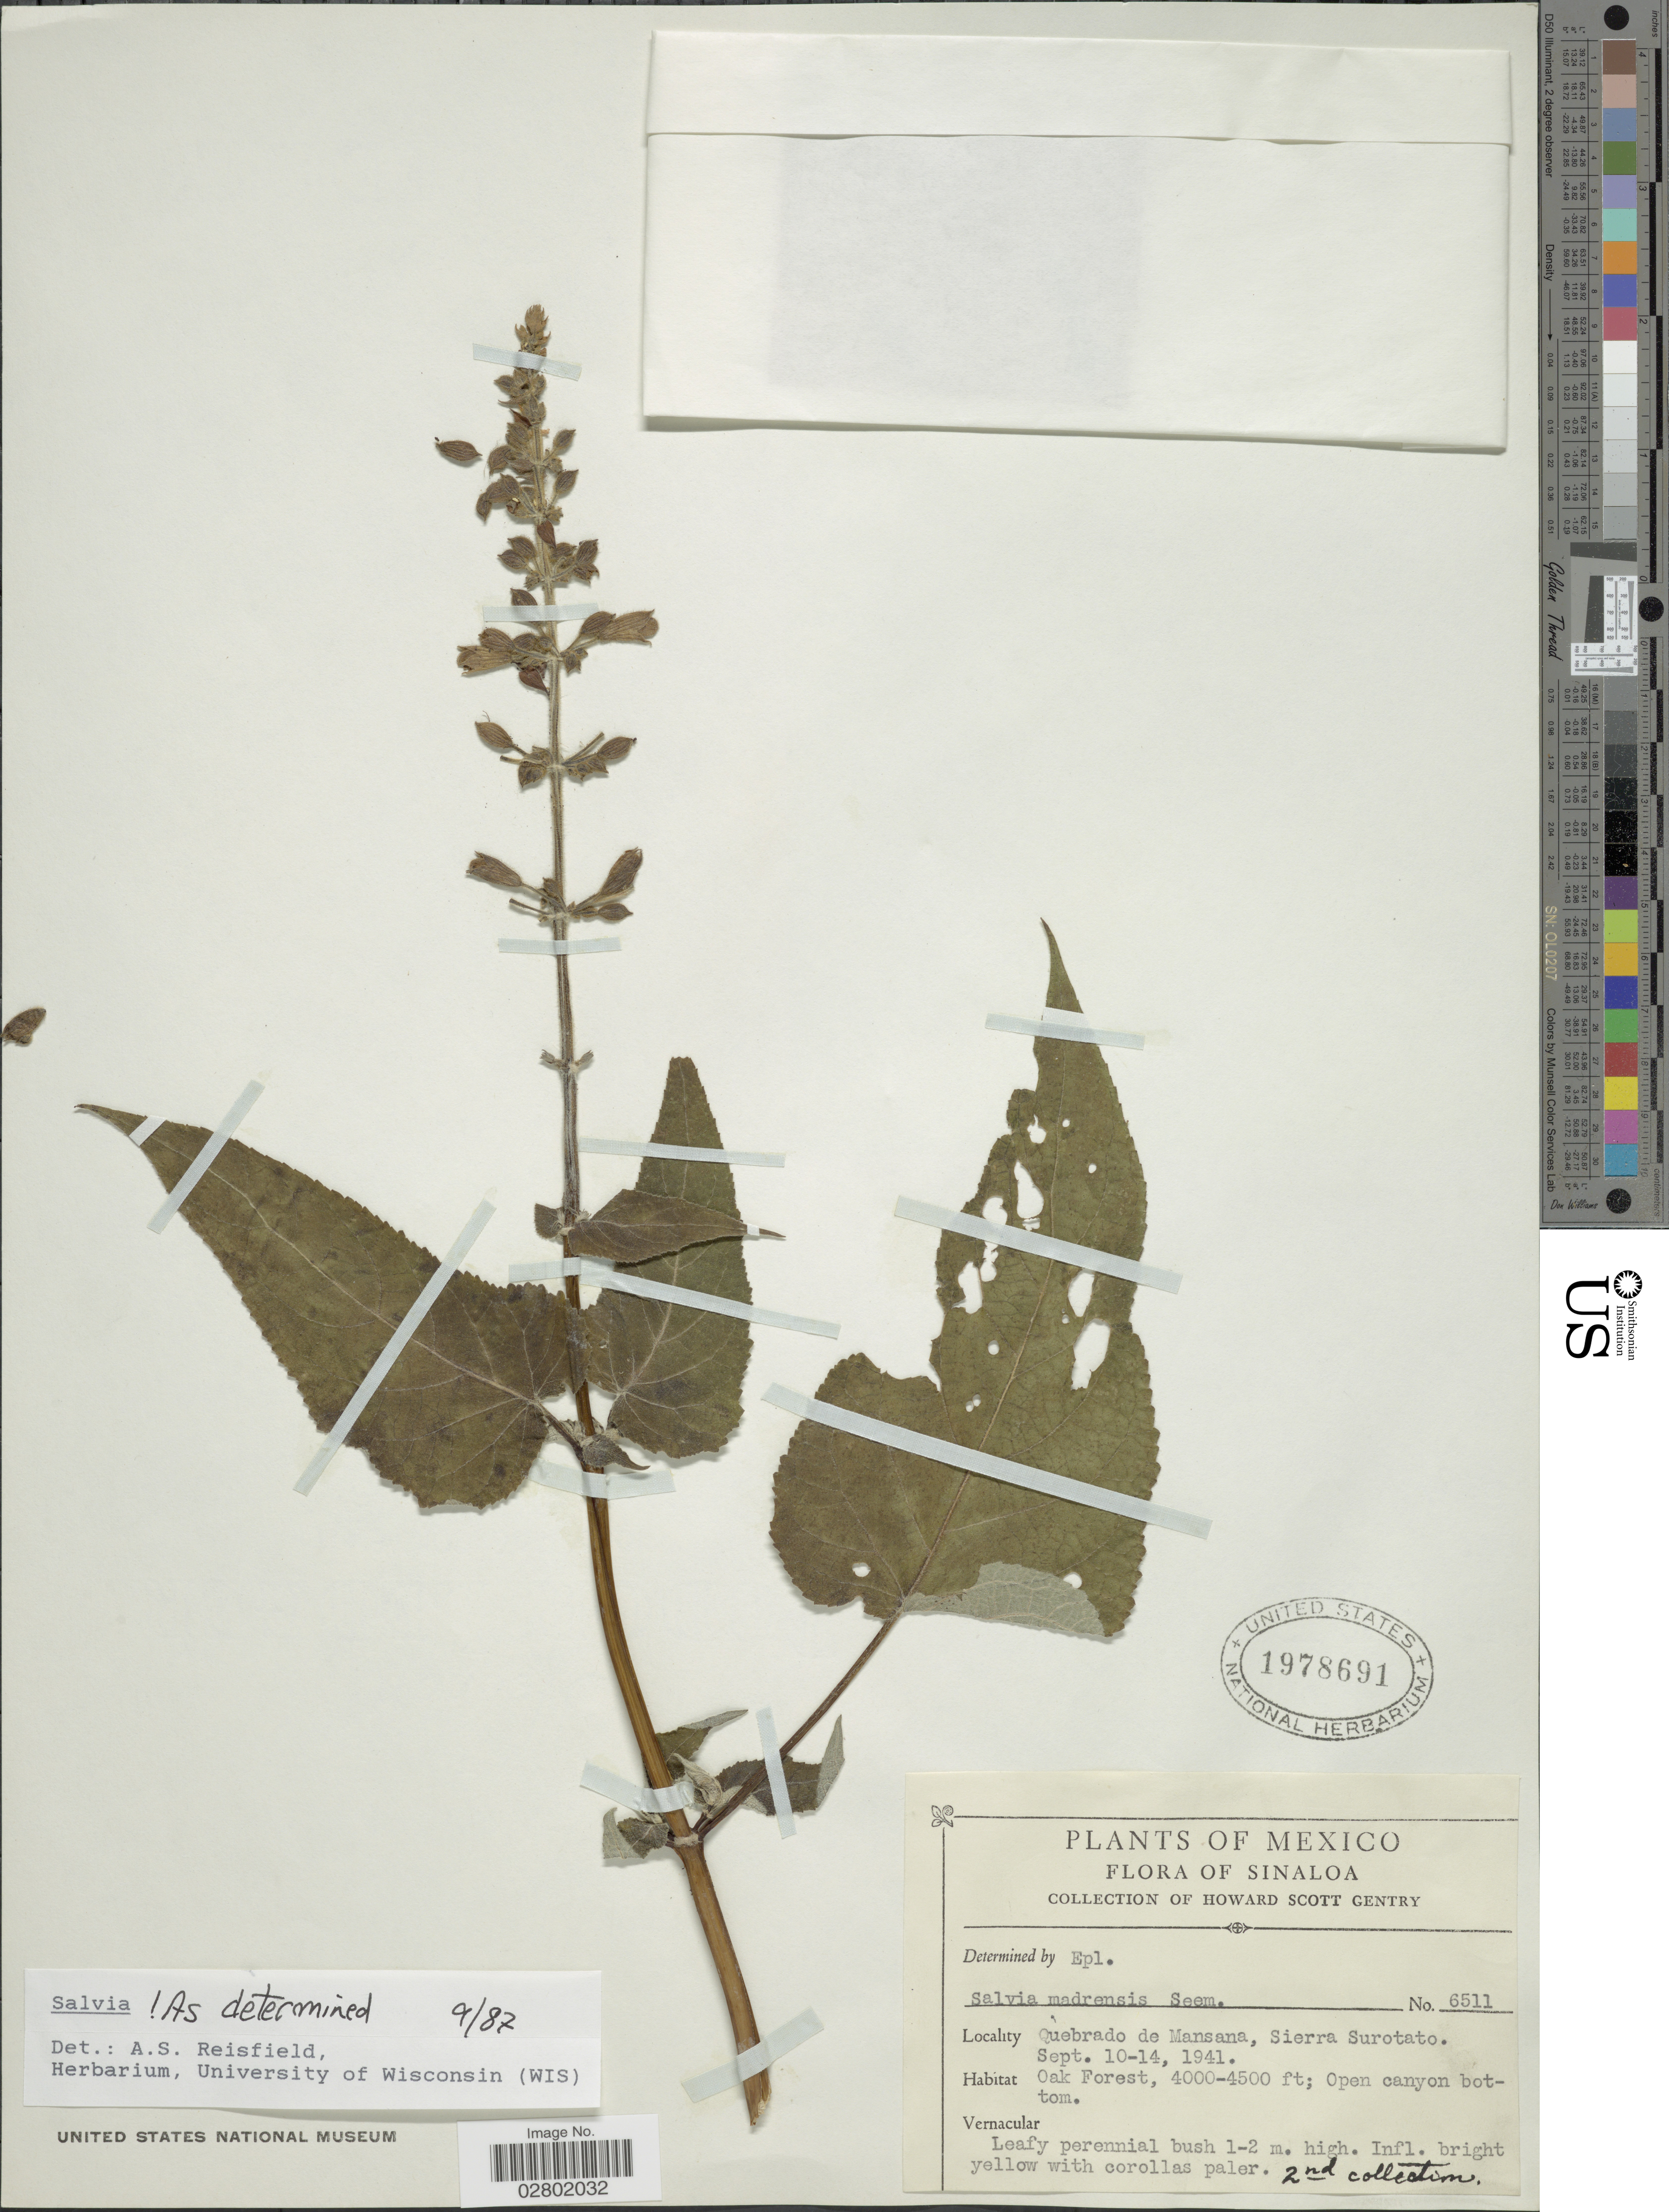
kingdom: Plantae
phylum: Tracheophyta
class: Magnoliopsida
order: Lamiales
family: Lamiaceae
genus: Salvia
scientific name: Salvia madrensis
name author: Seem.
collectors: H. S. Gentry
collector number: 6511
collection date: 1941-09-10/1941-09-14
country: Mexico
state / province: Sinaloa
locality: Quebrado de Mansana, Sierra Surotato.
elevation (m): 1219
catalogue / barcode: US 1978691